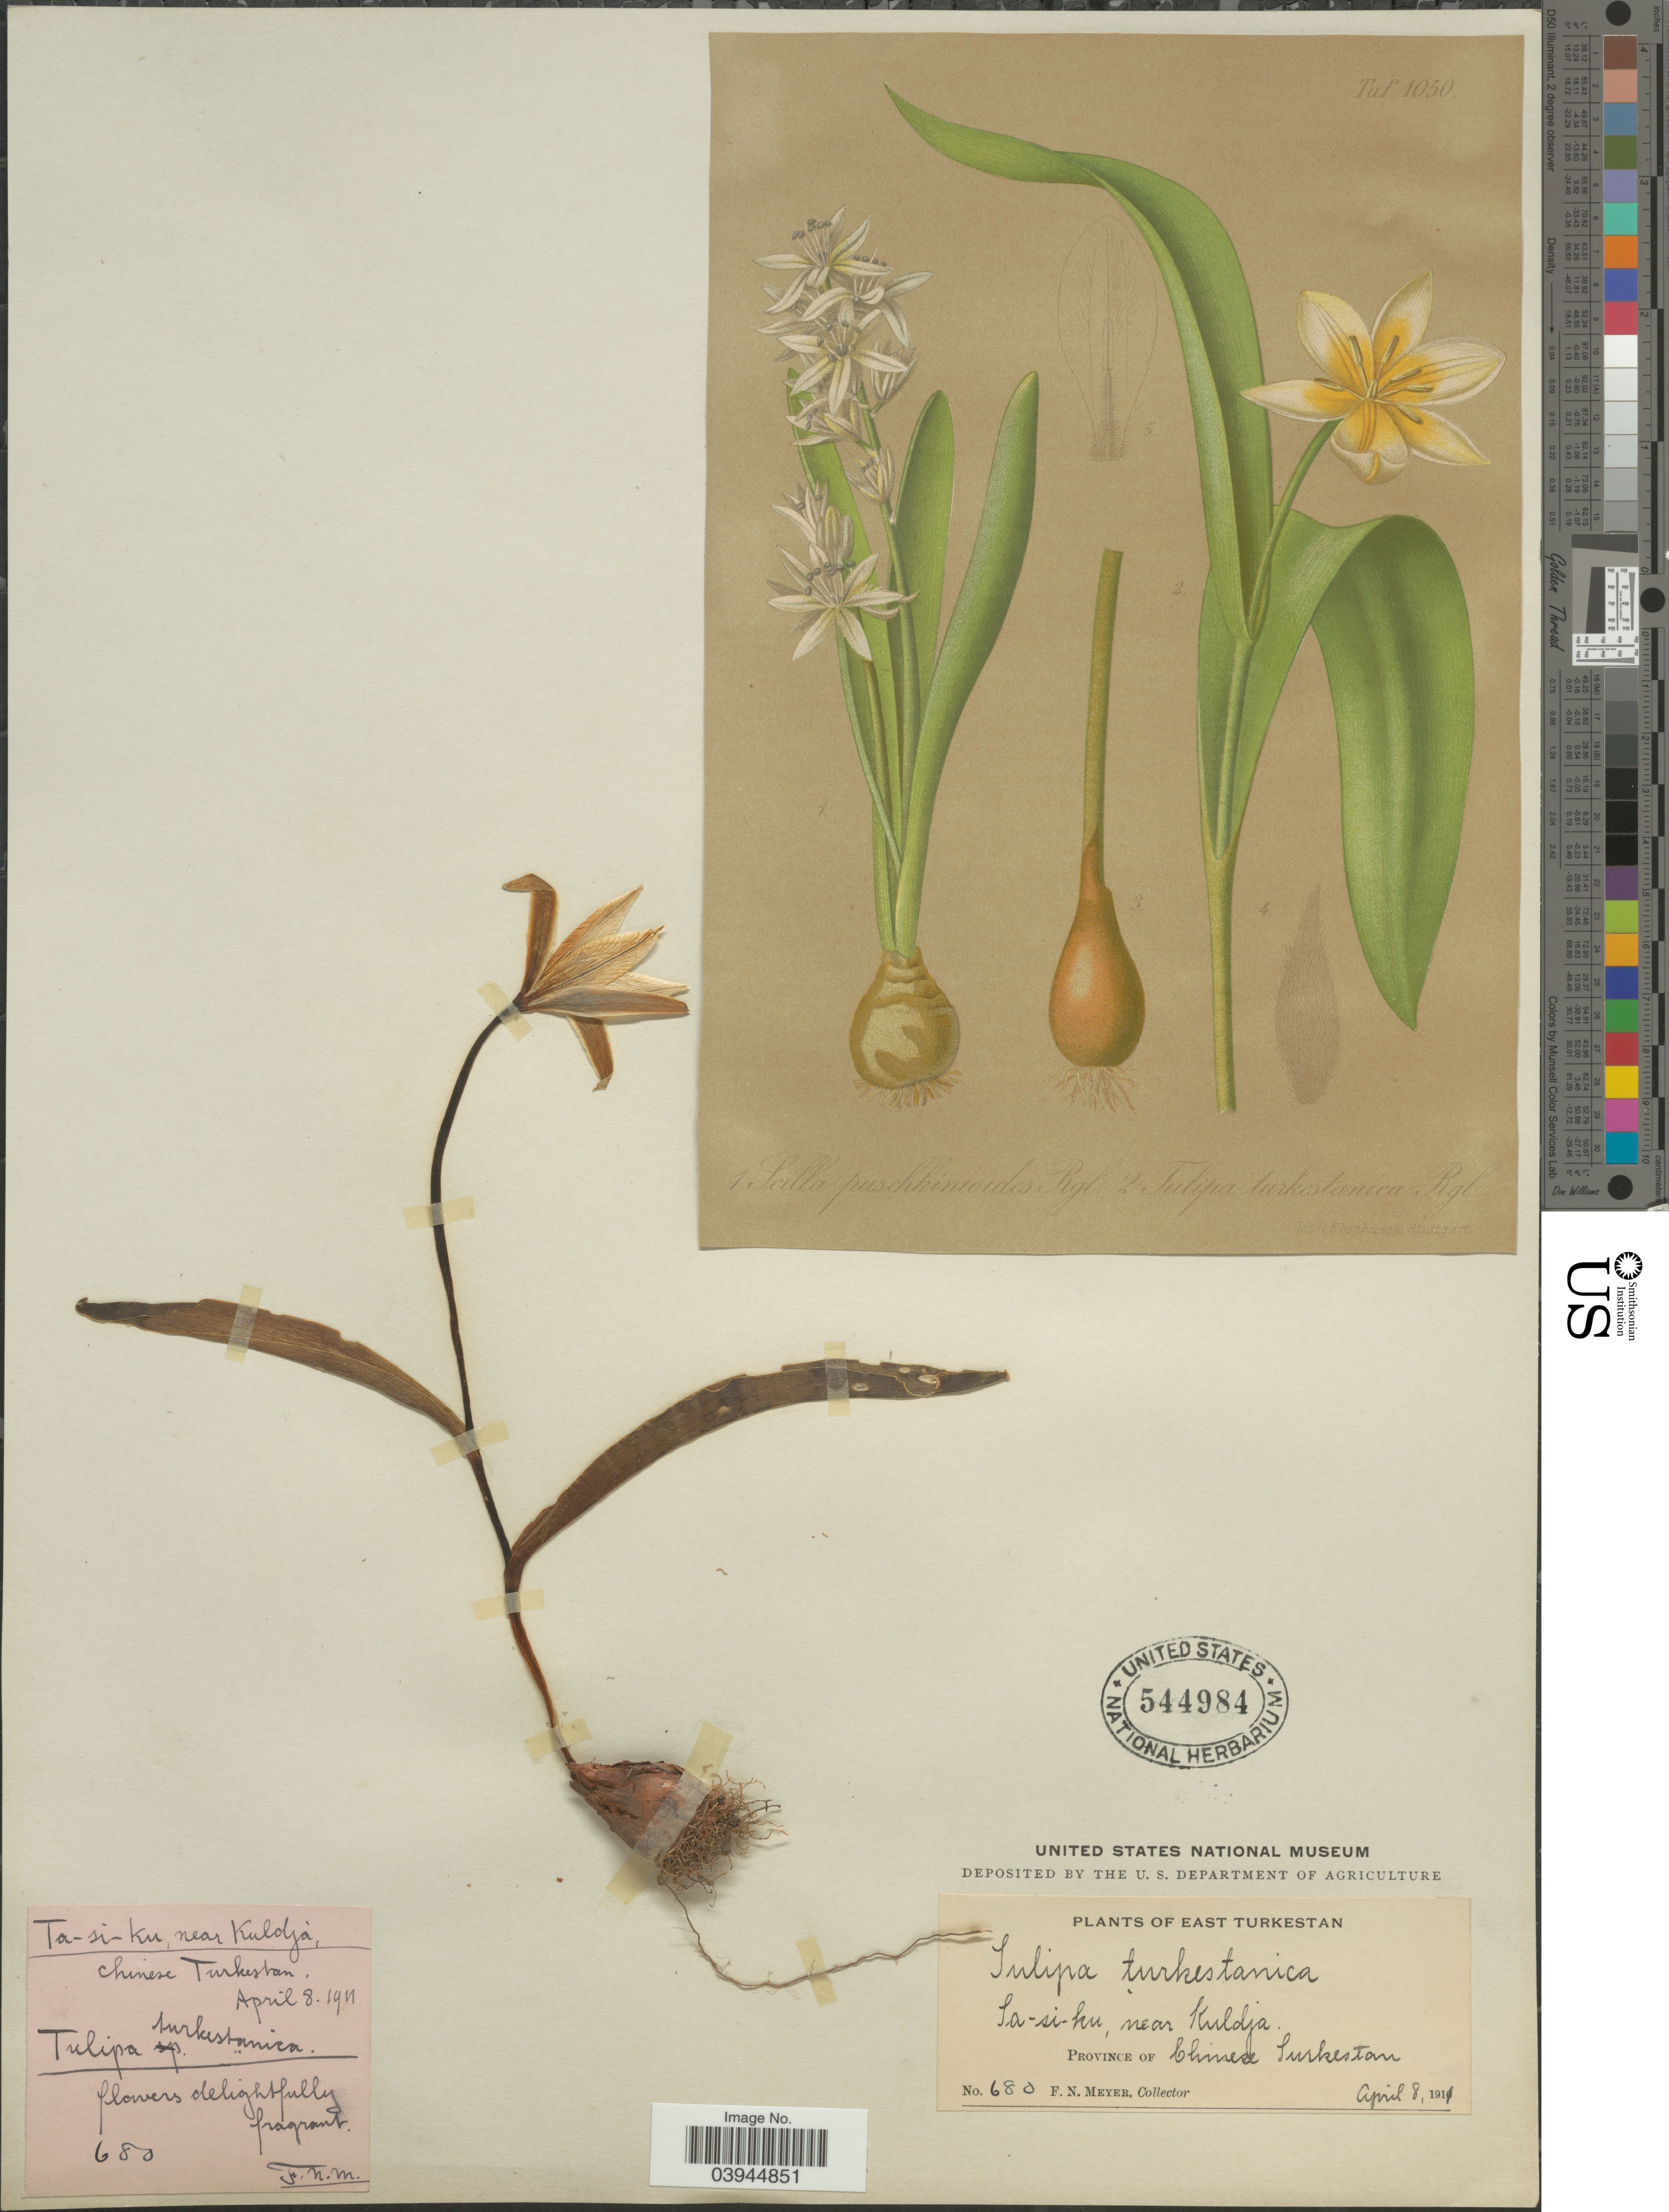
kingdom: Plantae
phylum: Tracheophyta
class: Liliopsida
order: Liliales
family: Liliaceae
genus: Tulipa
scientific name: Tulipa turkestanica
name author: (Regel) Regel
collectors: F. N. Meyer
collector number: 680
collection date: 1911-04-08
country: China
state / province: Xinjiang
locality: East Turkestan. Sa-si-ku, near Kuldja. Province of Chinese Turkestan.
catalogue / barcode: US 544984